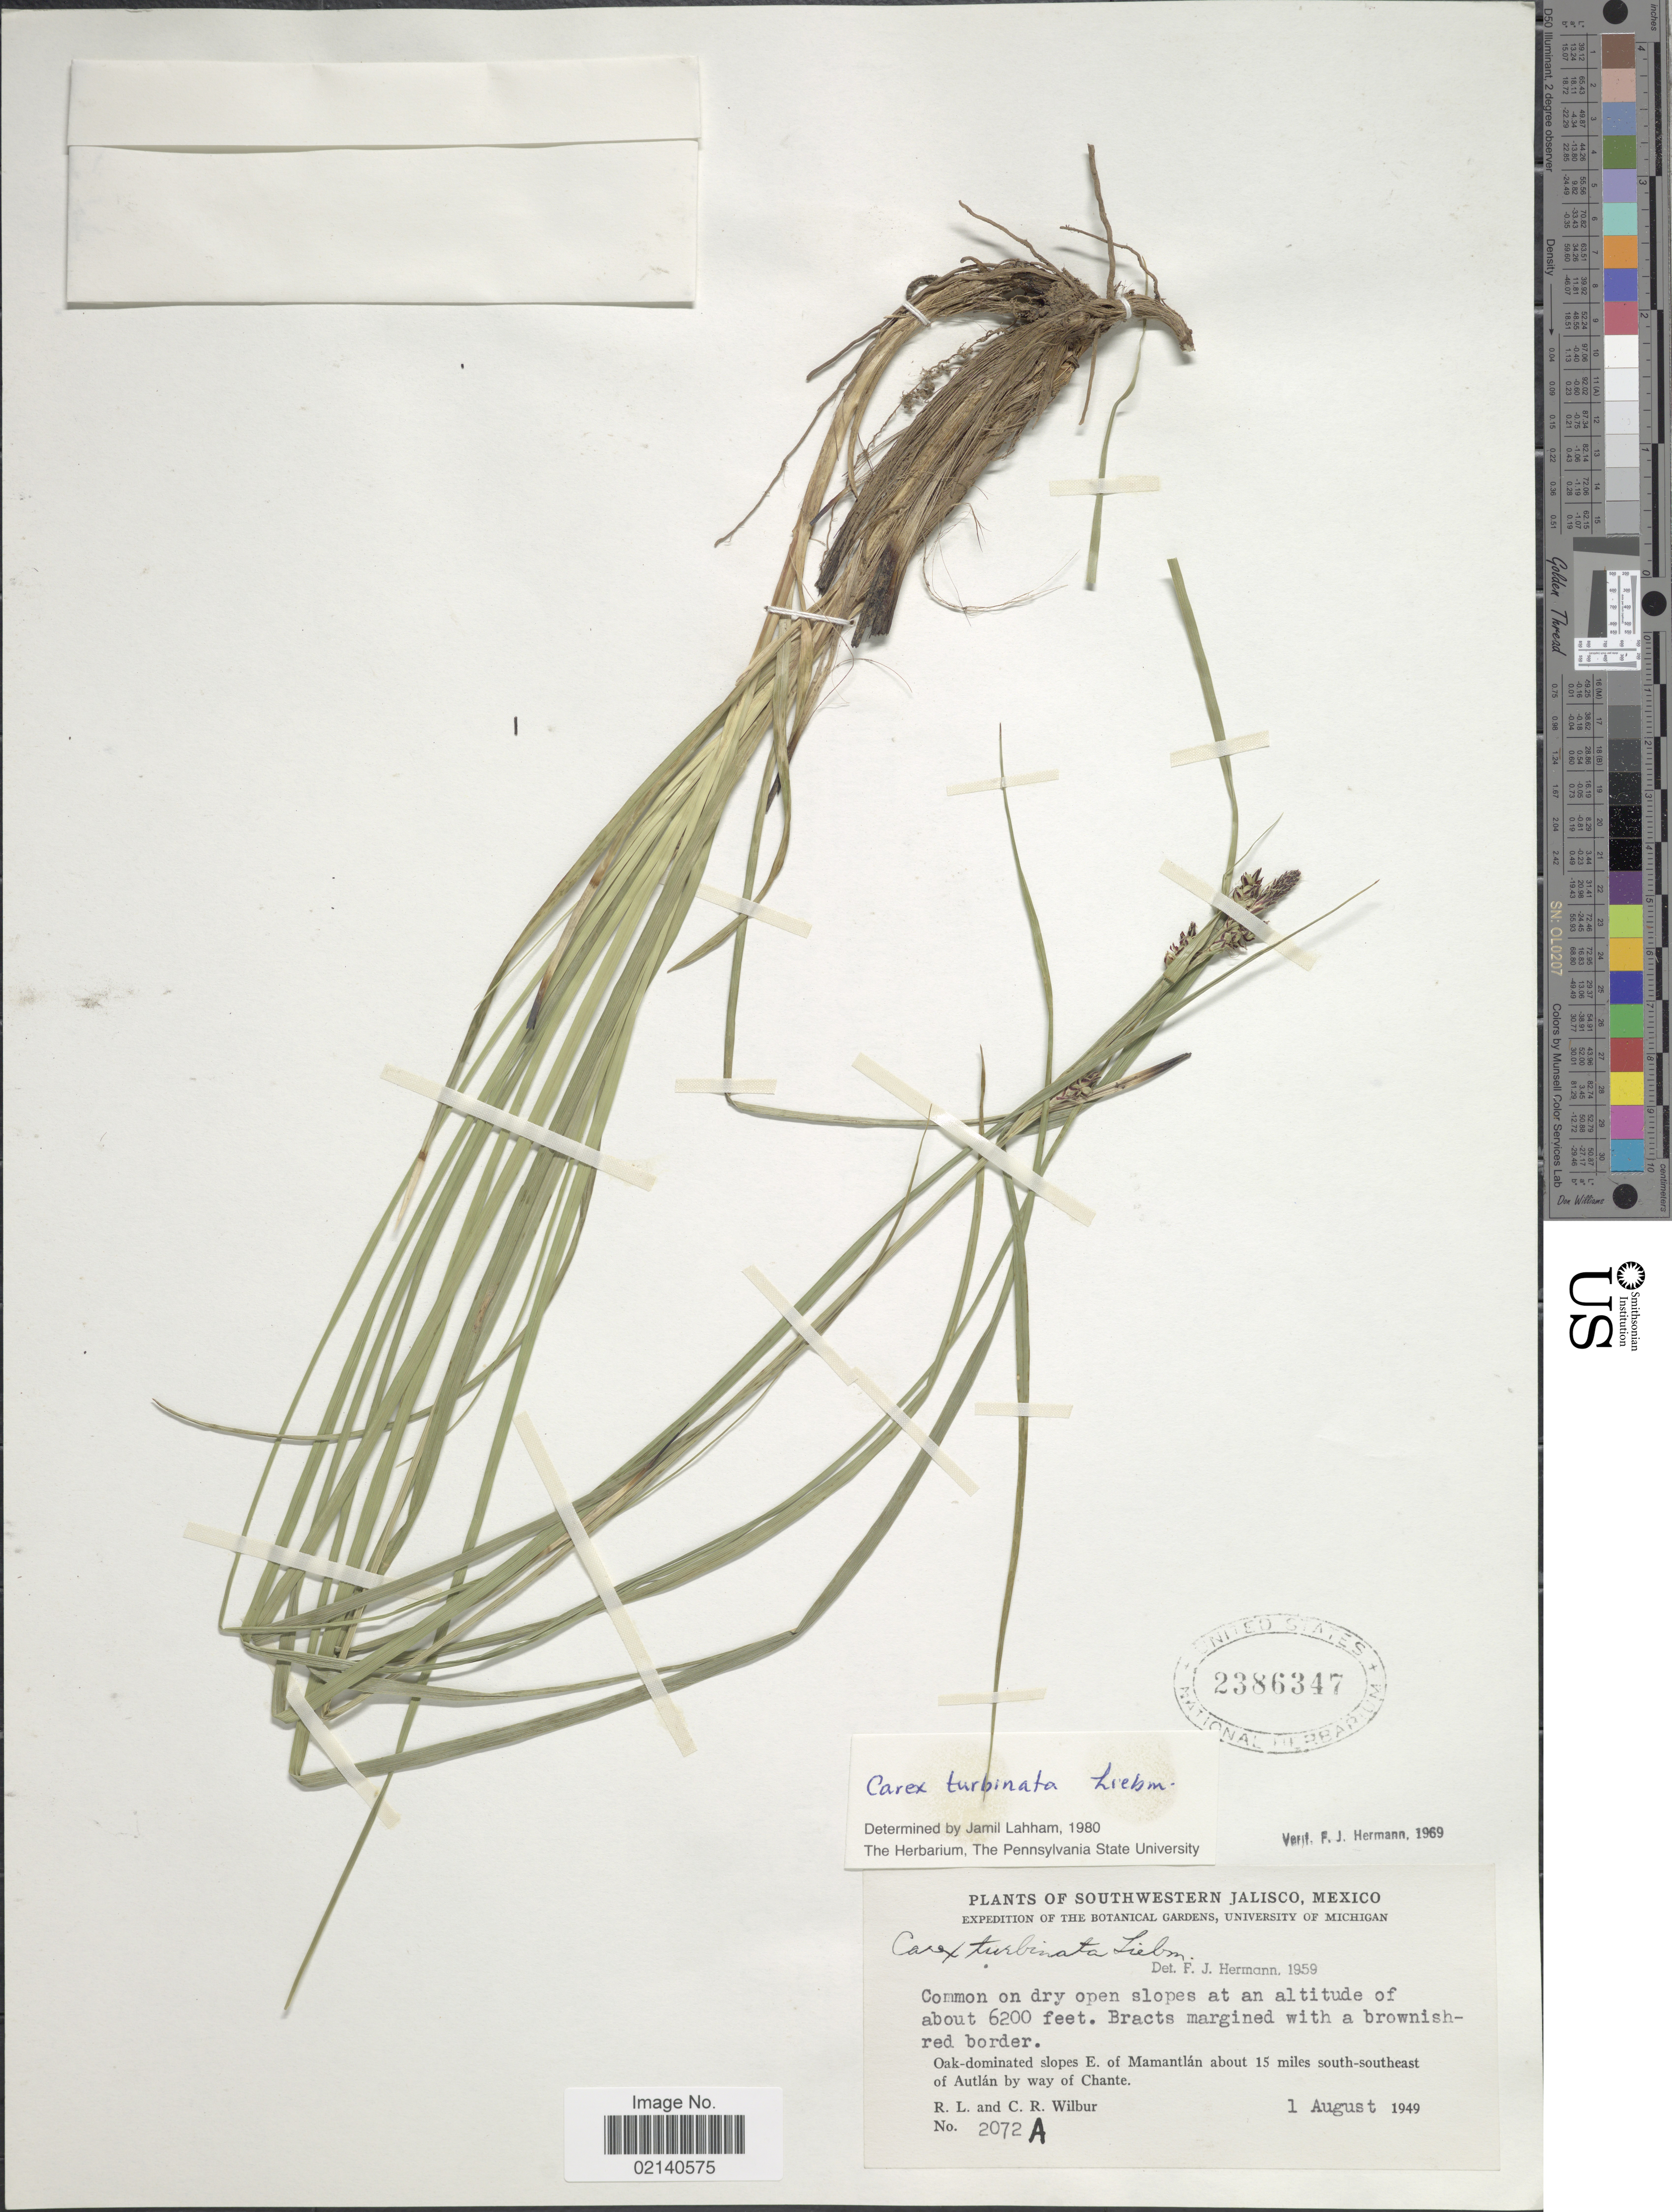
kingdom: Plantae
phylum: Tracheophyta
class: Liliopsida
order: Poales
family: Cyperaceae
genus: Carex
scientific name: Carex turbinata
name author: Liebm.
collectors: R. L. Wilbur & C. Wilbur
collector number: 2072A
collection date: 1949-08-01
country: Mexico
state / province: Jalisco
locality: Southwestern Jalisco. On dry slopes. Oak-dominated slopes of E. of Mamantlan about 15 miles south-southeast of Autlan by way of Chante.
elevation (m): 1890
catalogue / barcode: US 2386347